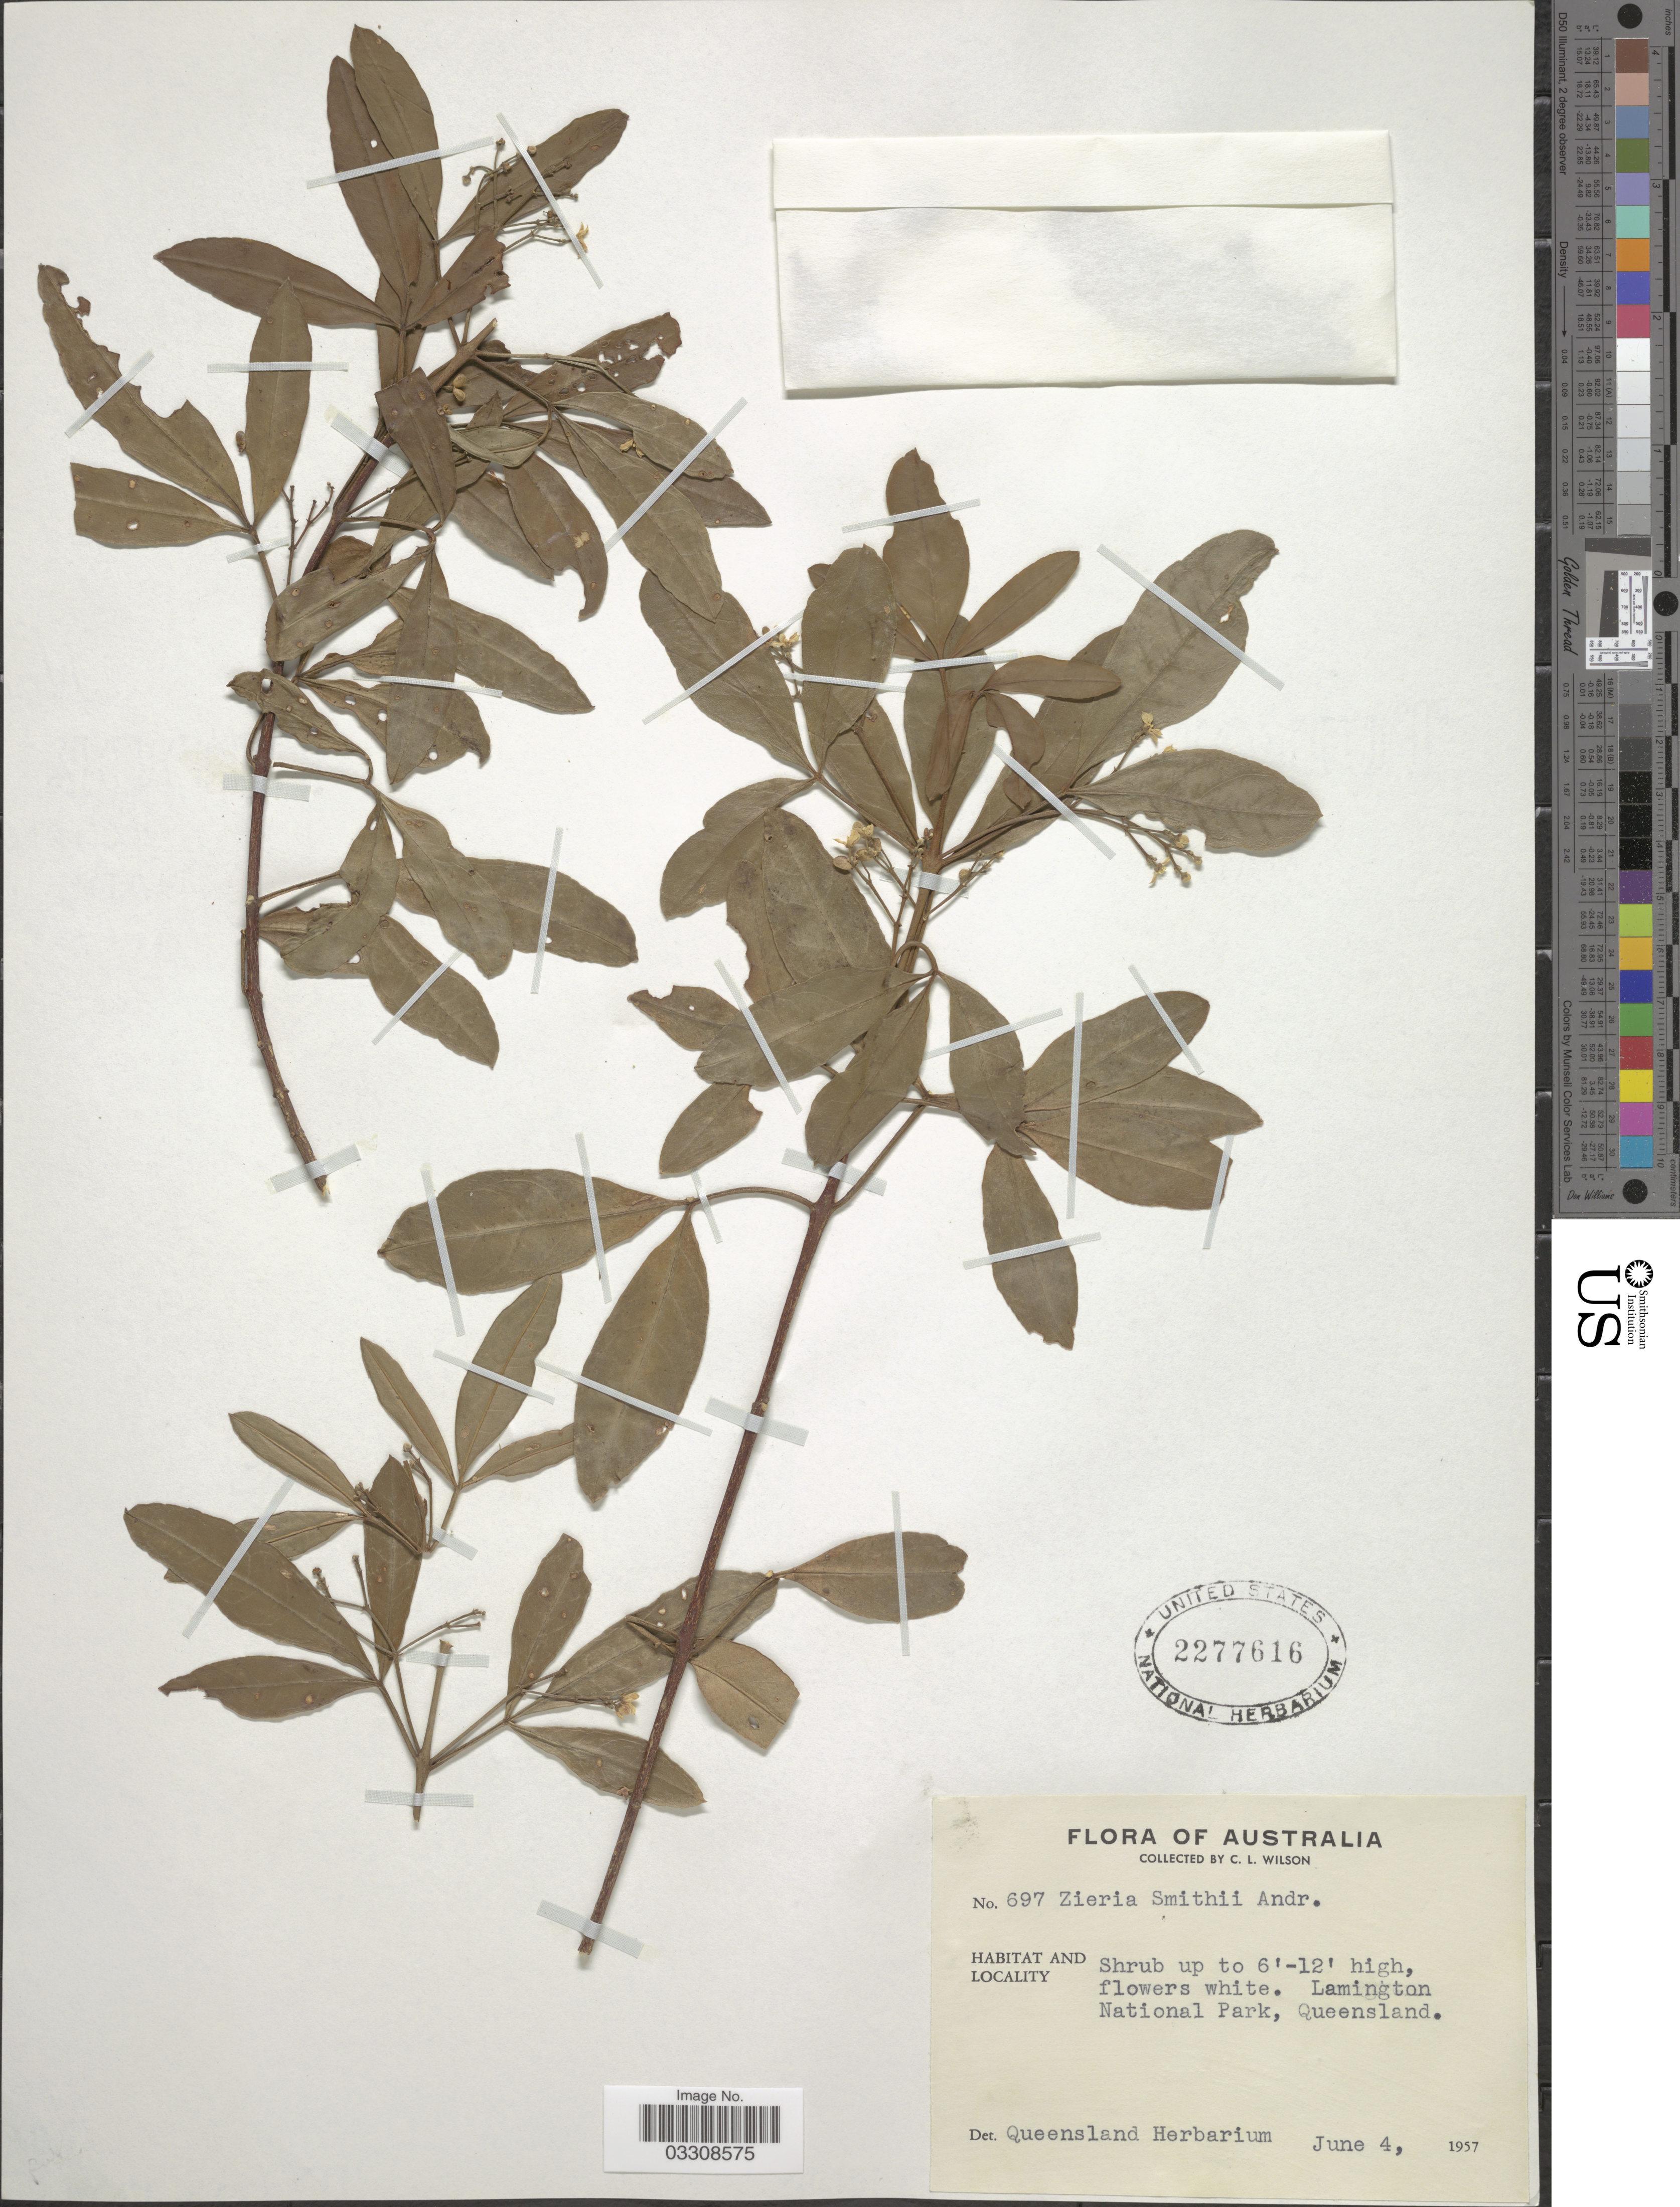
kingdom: Plantae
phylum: Tracheophyta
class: Magnoliopsida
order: Sapindales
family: Rutaceae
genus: Zieria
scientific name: Zieria smithii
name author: Jacks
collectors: C. L. Wilson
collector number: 697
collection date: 1957-06-04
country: Australia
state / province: Queensland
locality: Lamington National Park.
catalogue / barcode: US 2277616